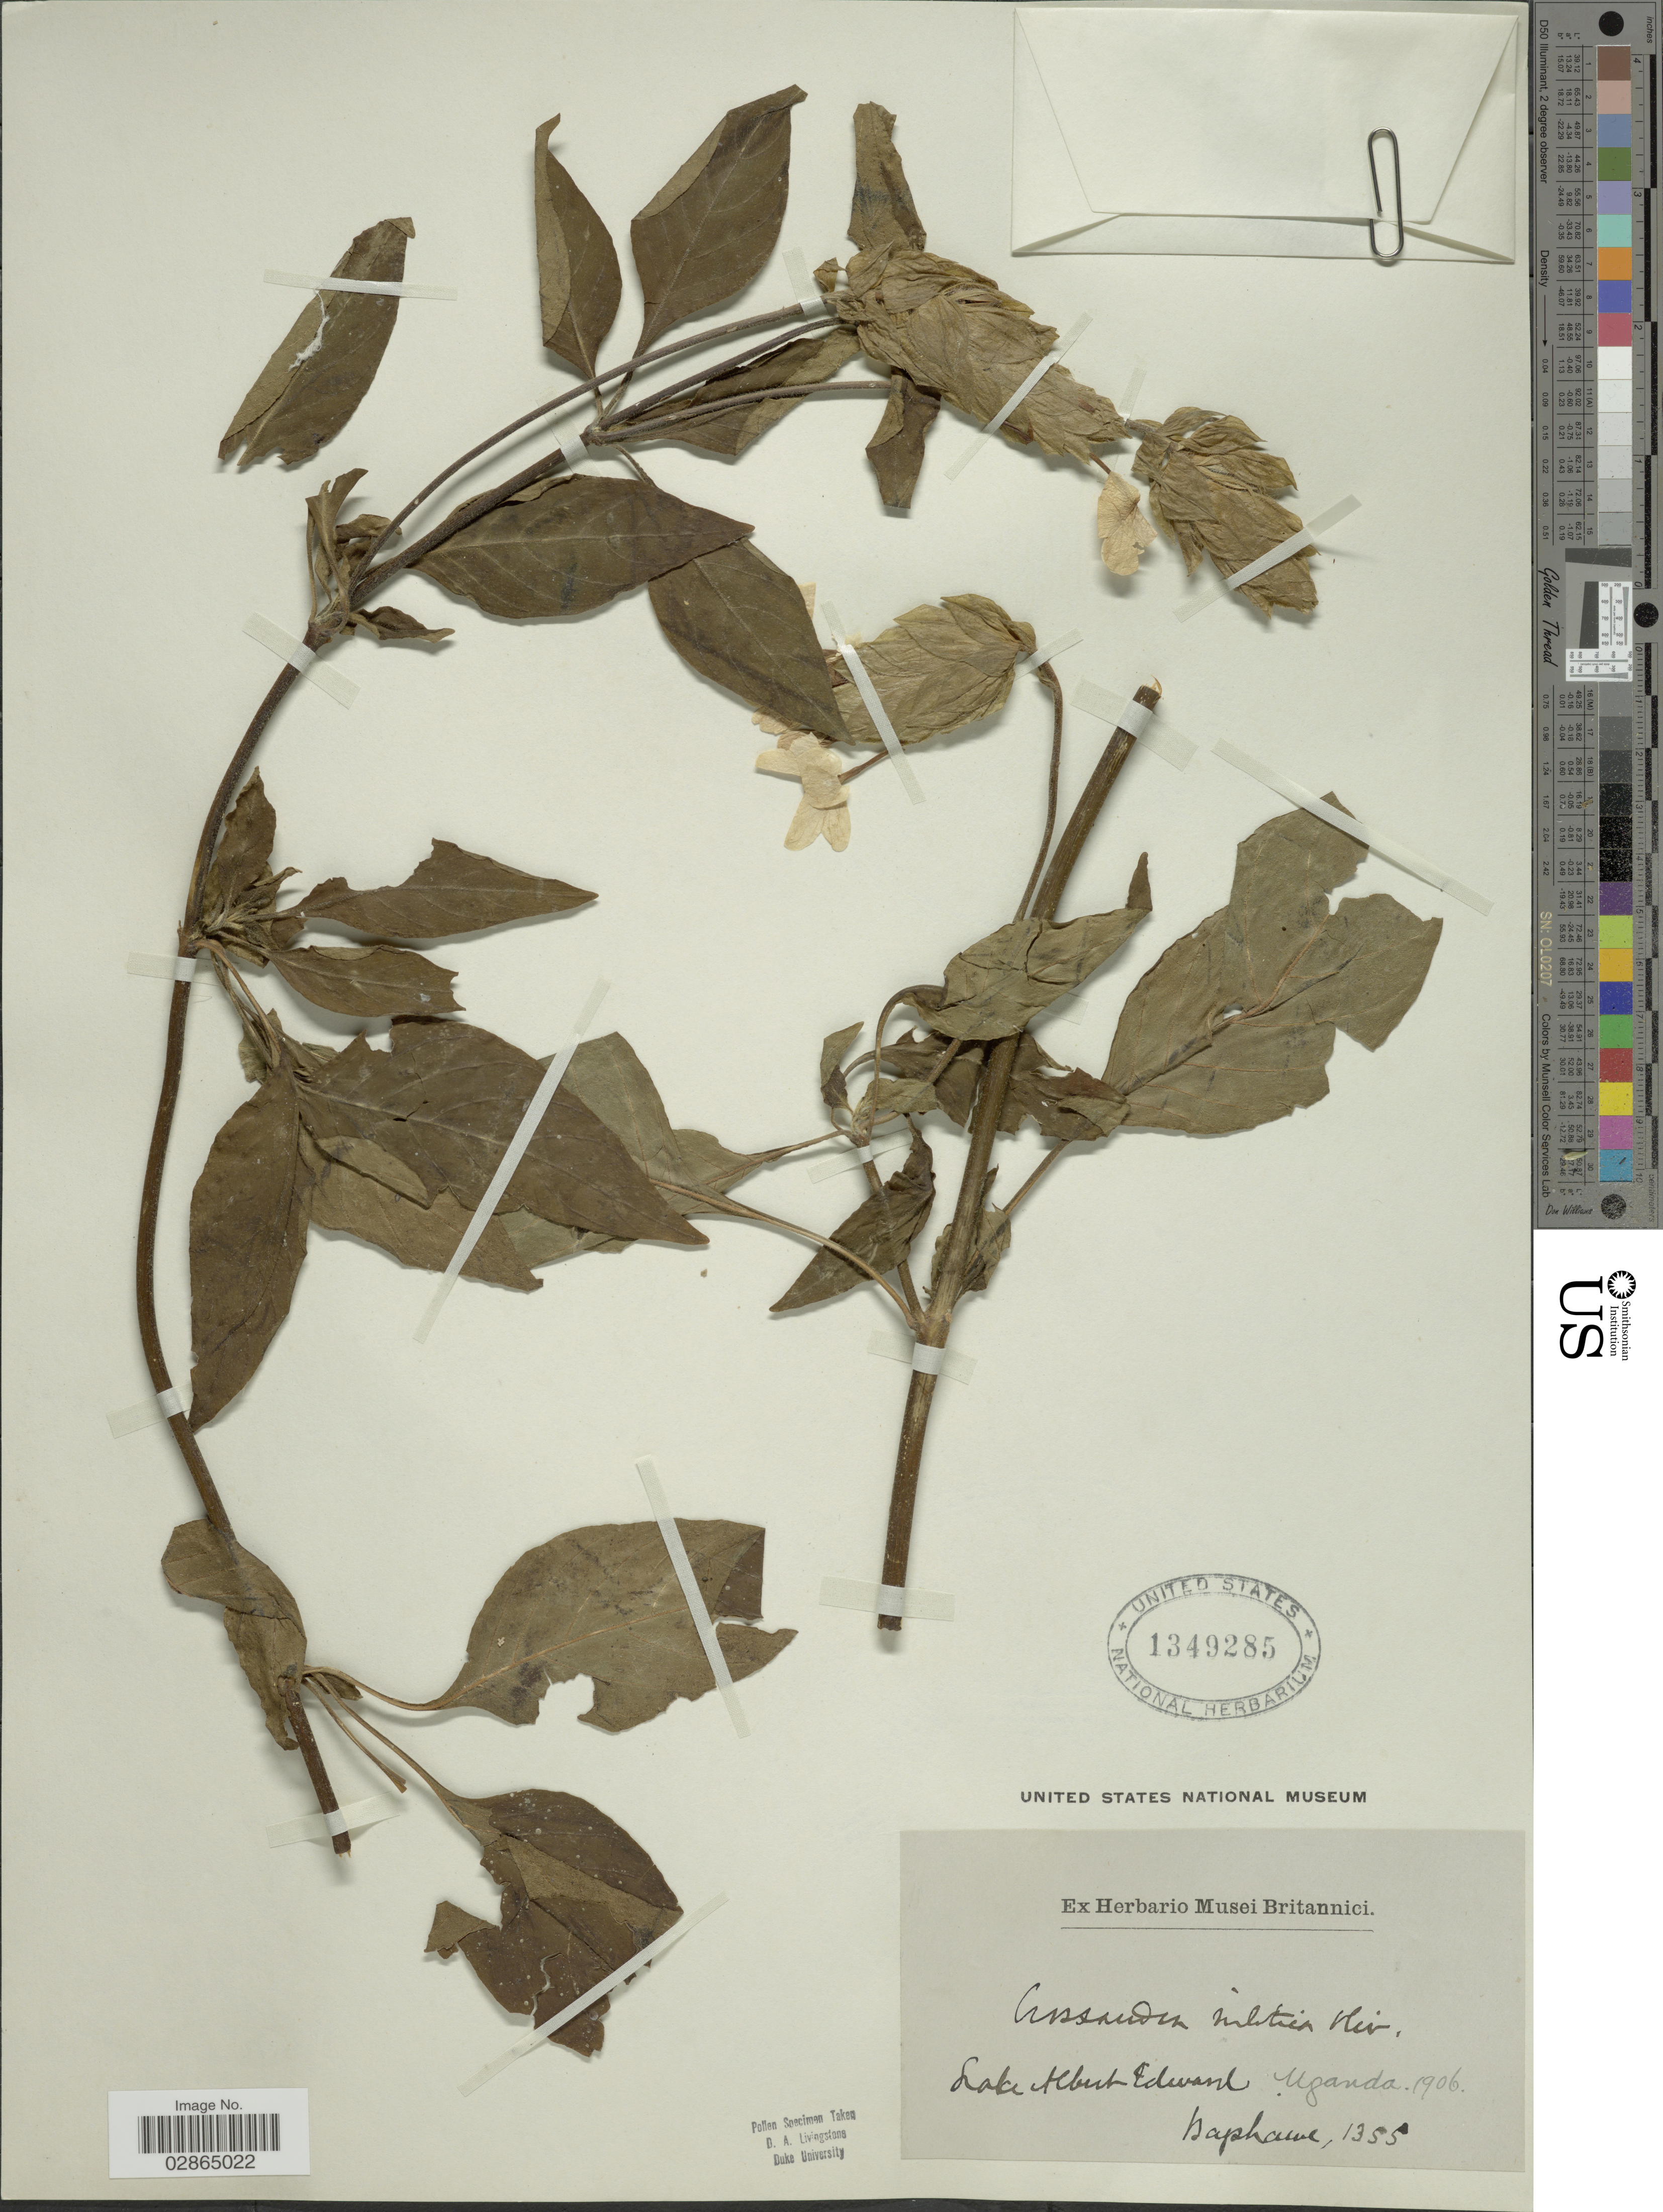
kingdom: Plantae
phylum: Tracheophyta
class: Magnoliopsida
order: Lamiales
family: Acanthaceae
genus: Crossandra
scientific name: Crossandra nilotica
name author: Oliv.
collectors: Bagshawe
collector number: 1355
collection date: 1906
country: Uganda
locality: Lake Albert Edward.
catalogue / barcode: US 1349285